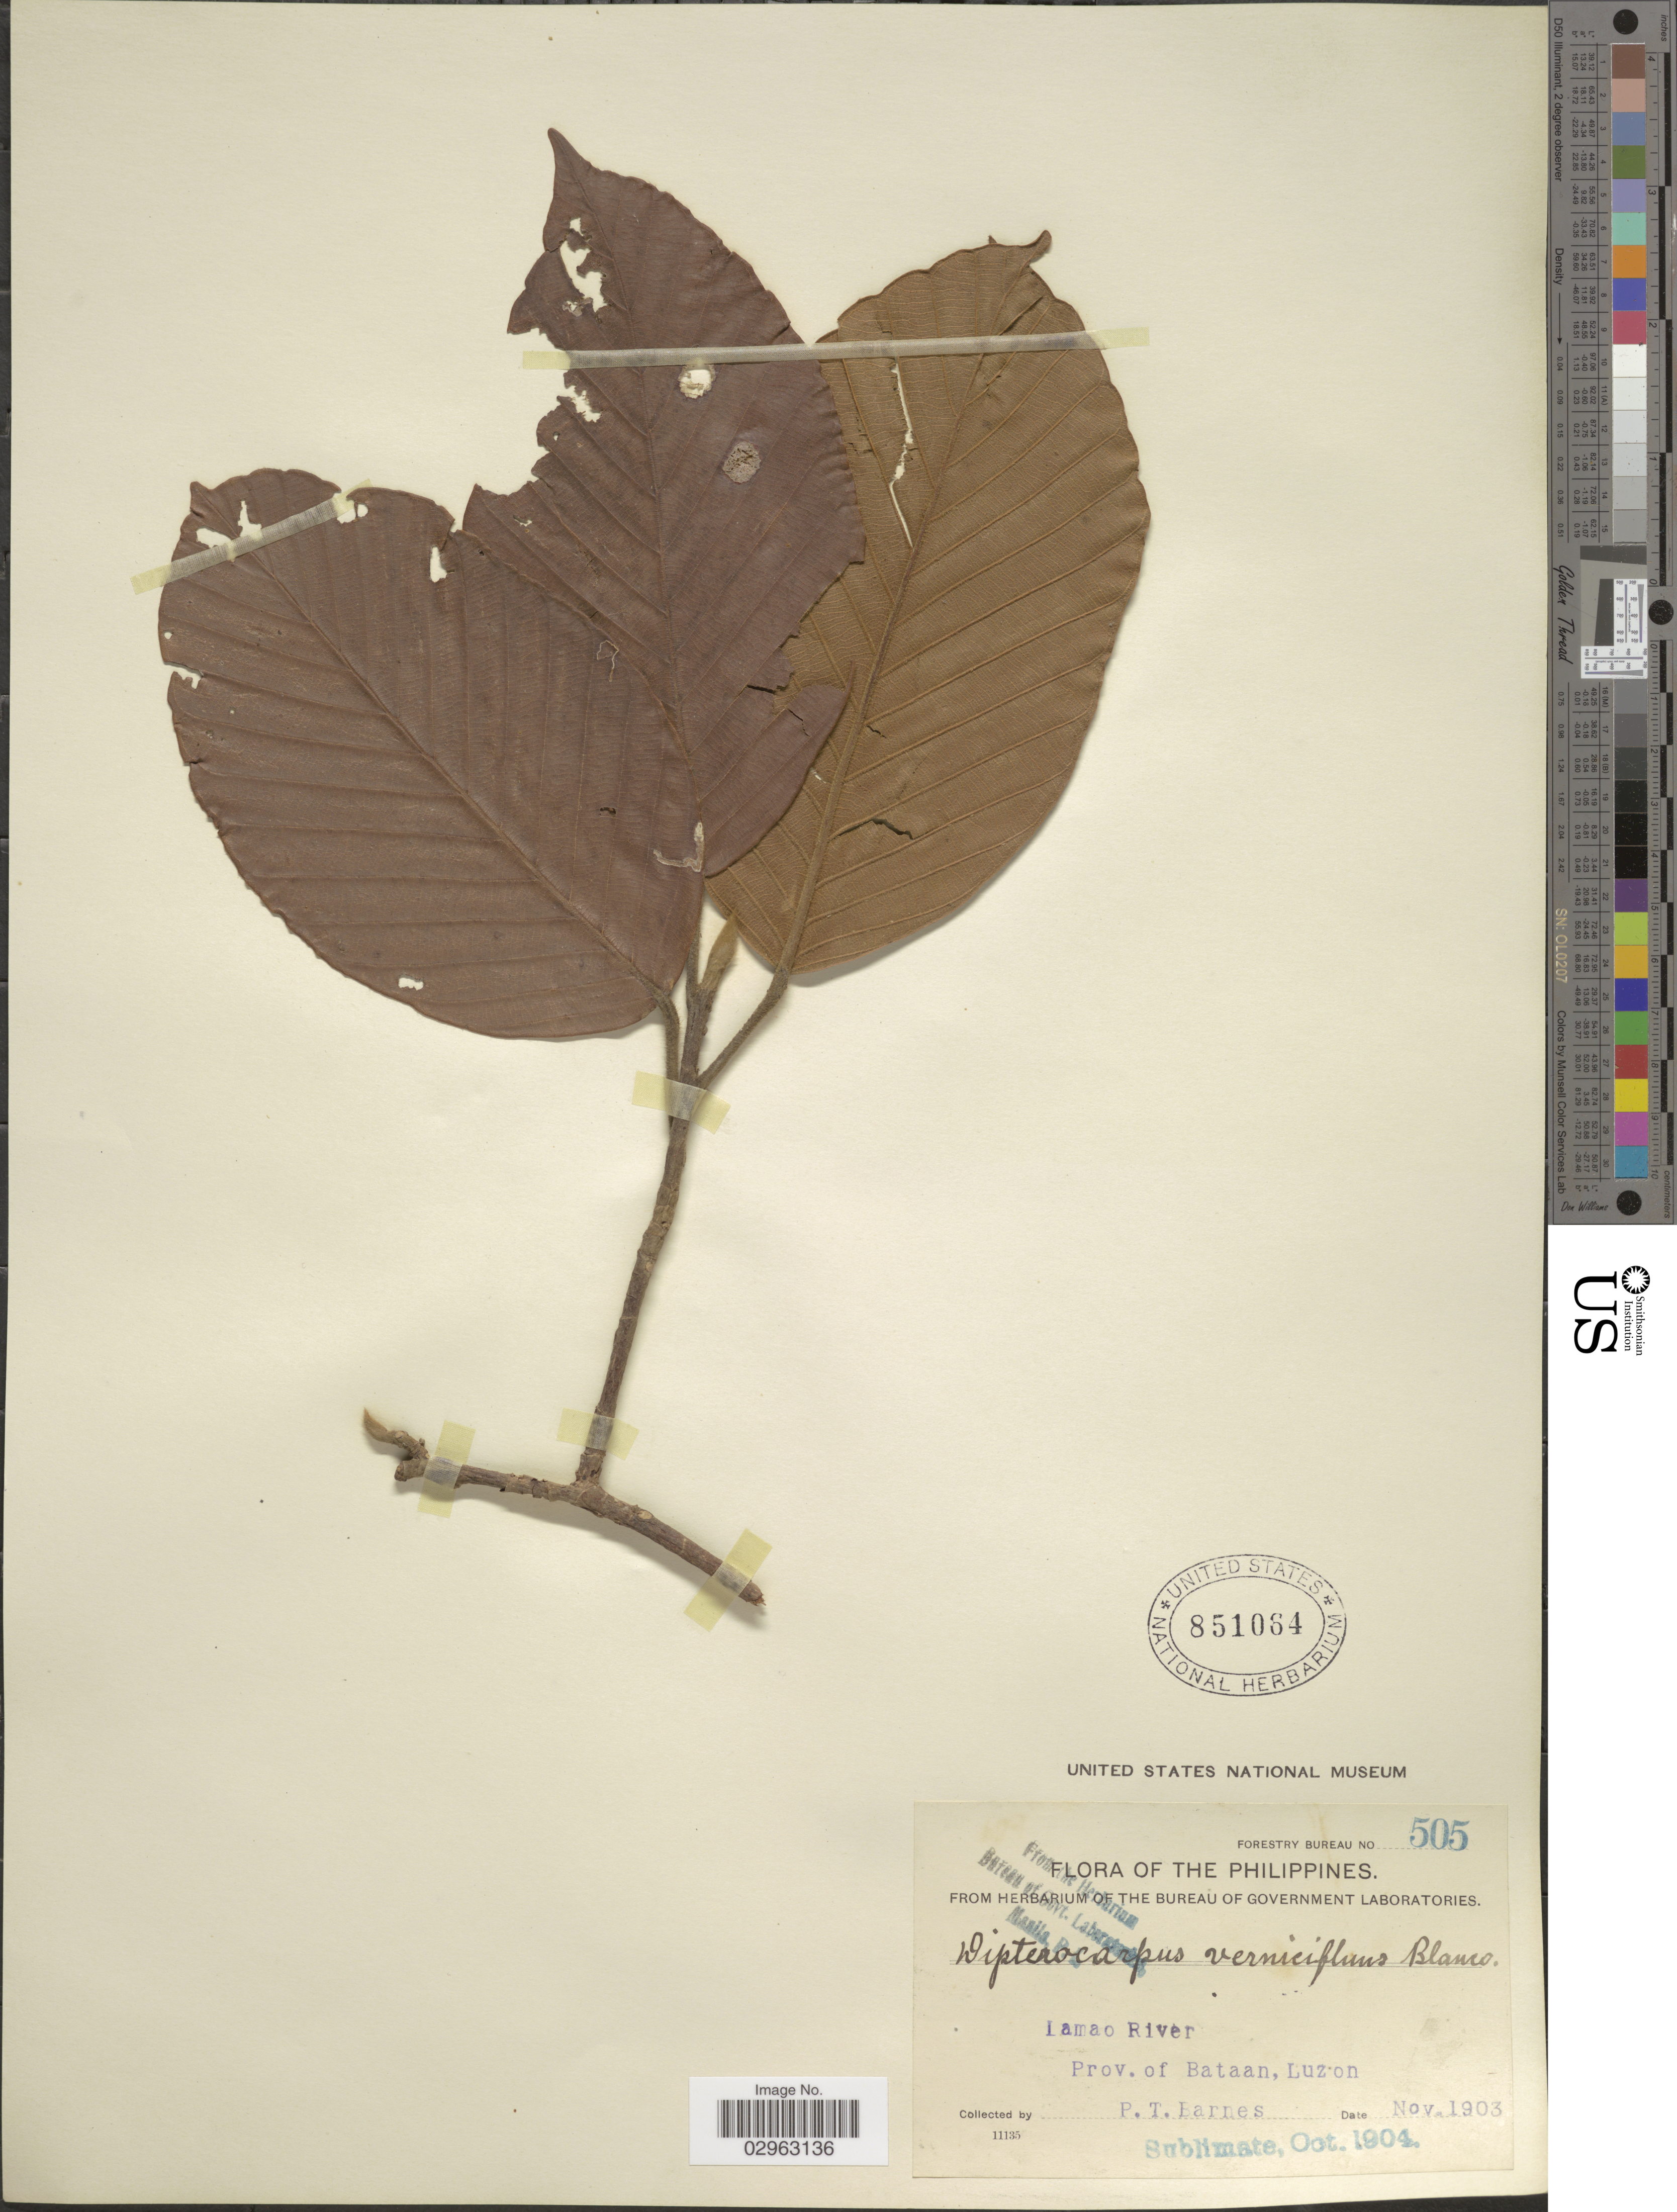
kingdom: Plantae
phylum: Tracheophyta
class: Magnoliopsida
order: Malvales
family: Dipterocarpaceae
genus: Dipterocarpus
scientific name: Dipterocarpus vernicifluus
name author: Blanco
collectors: P. Barnes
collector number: Forestry Bureau 505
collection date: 1903-11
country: Philippines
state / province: Central Luzon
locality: Lamao River, Prov. of Bataan, Luzon.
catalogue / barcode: US 851064